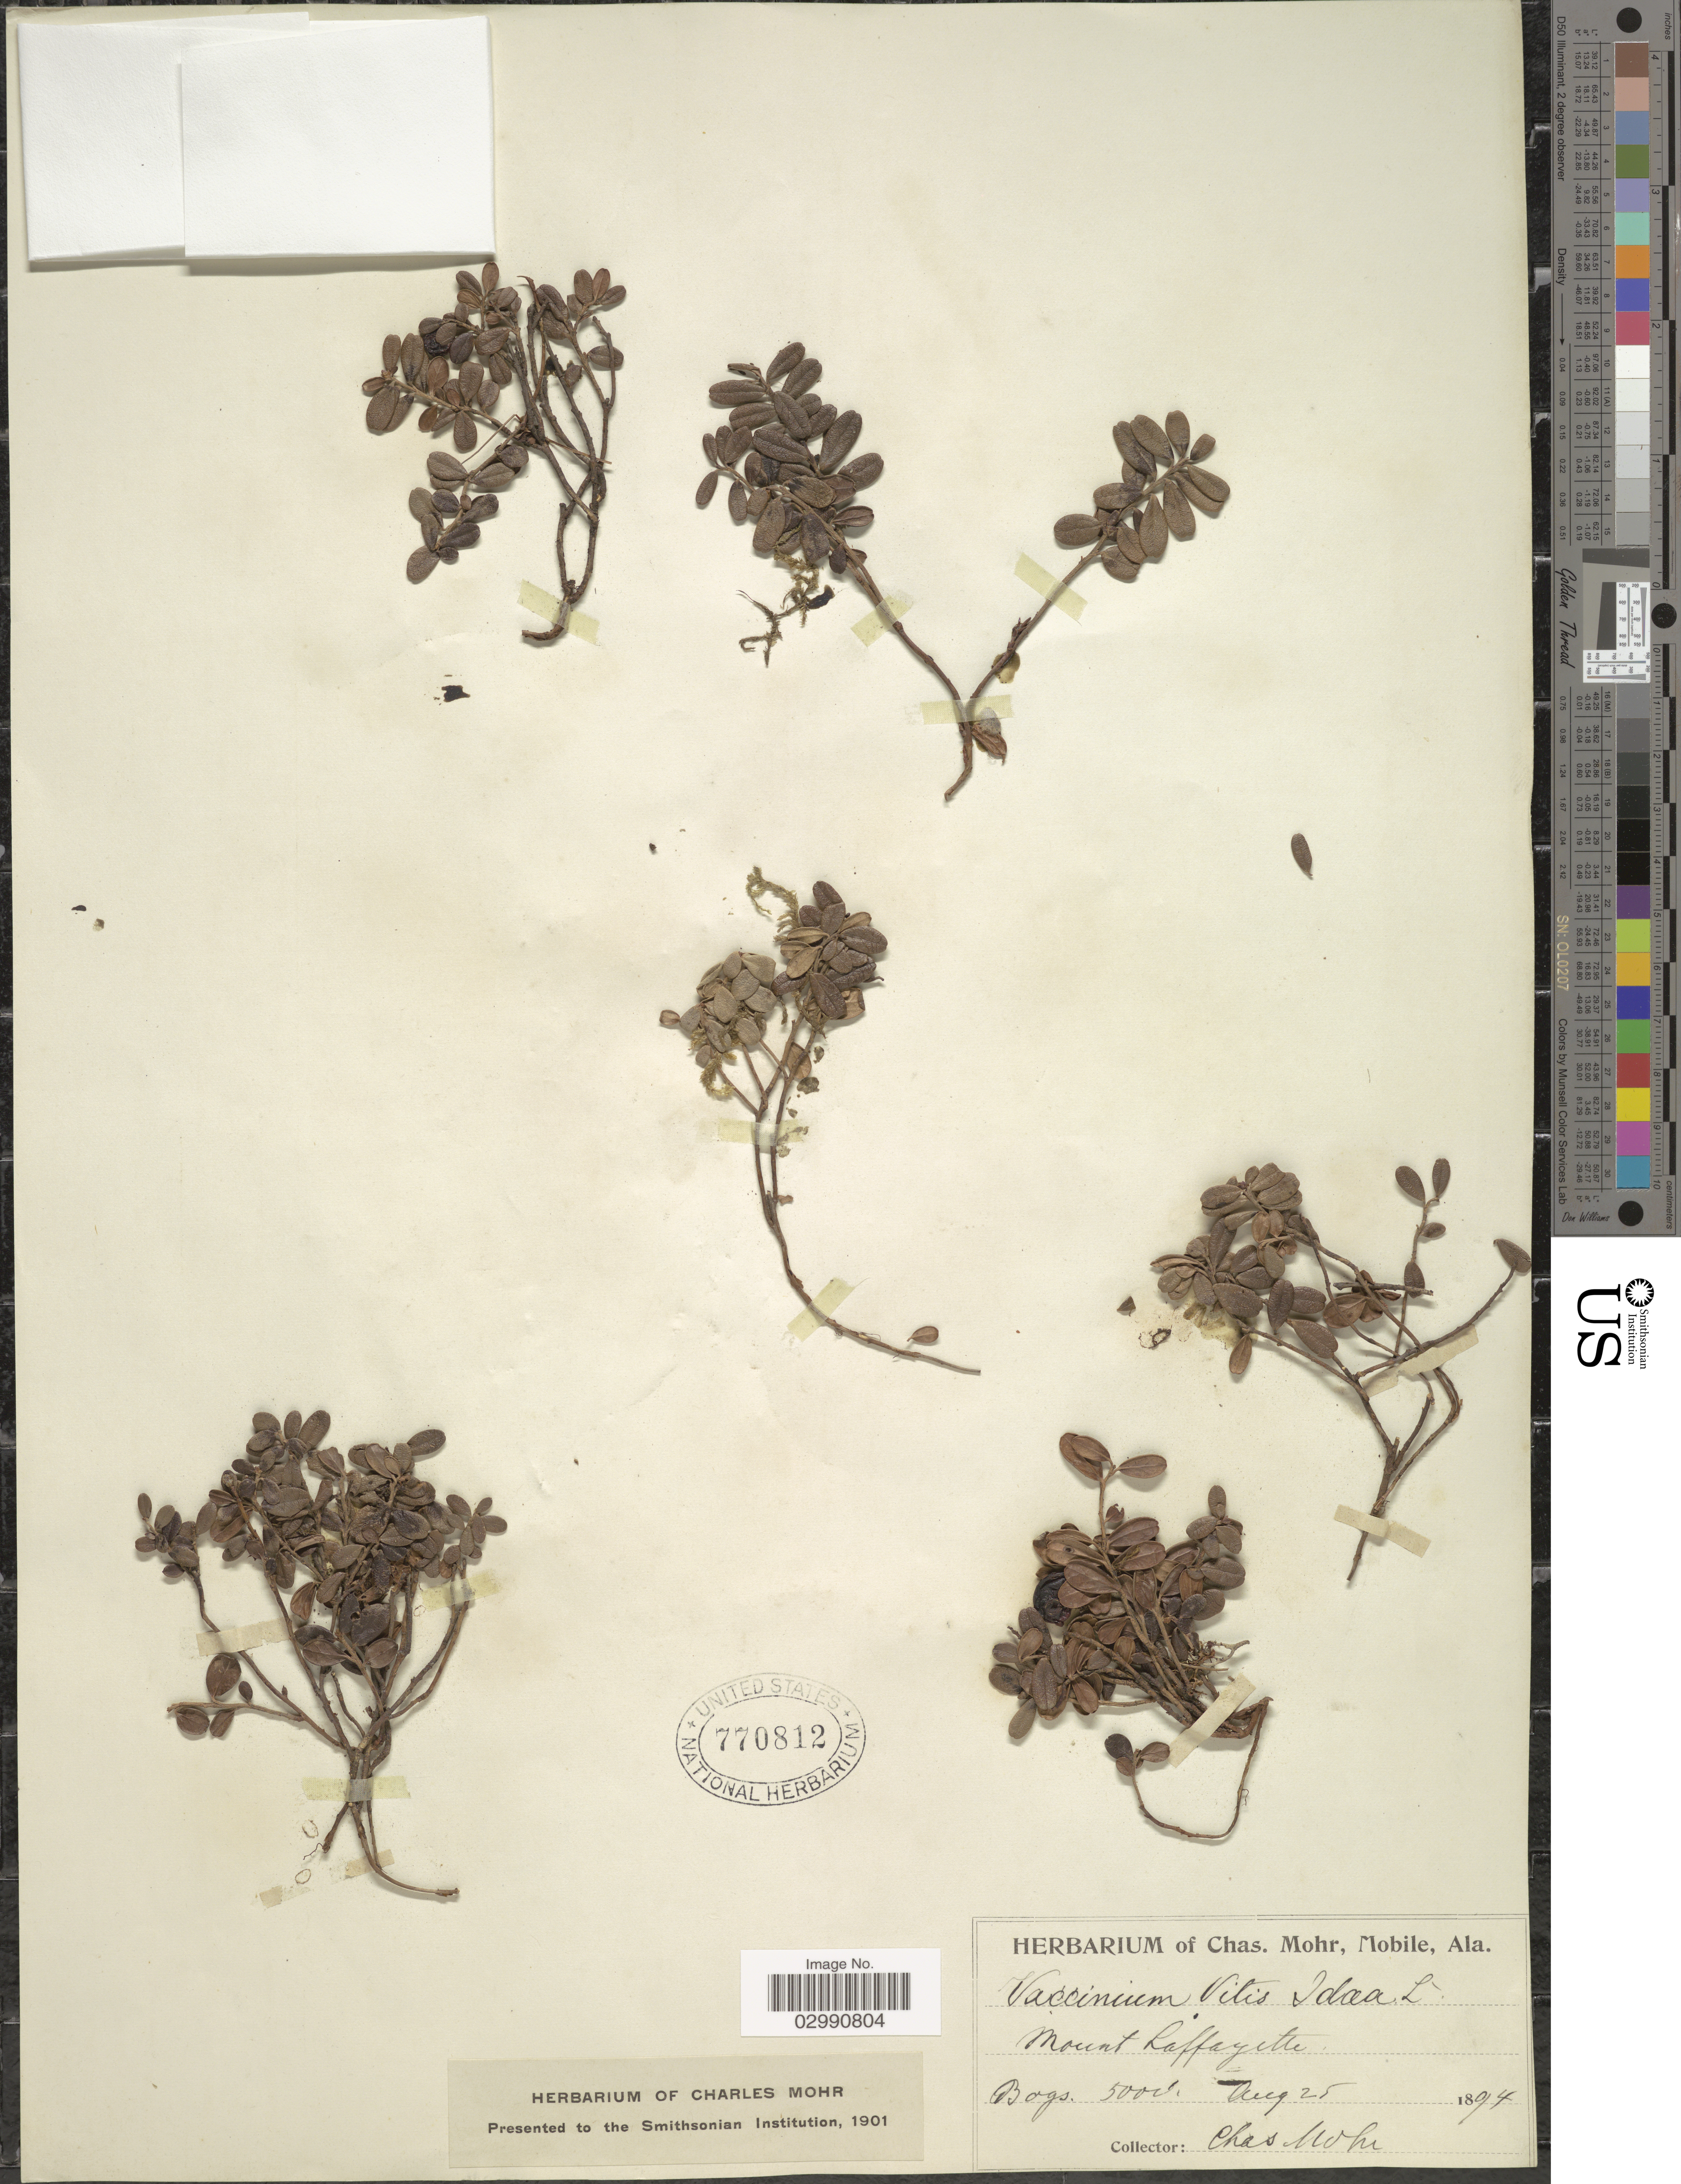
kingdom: Plantae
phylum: Tracheophyta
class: Magnoliopsida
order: Ericales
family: Ericaceae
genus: Vaccinium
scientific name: Vaccinium vitis-idaea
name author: L.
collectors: Mohr, C. T. (herbarium)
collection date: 1894-08-25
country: United States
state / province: New Hampshire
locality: Mount Laffayette.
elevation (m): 1524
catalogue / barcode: US 770812